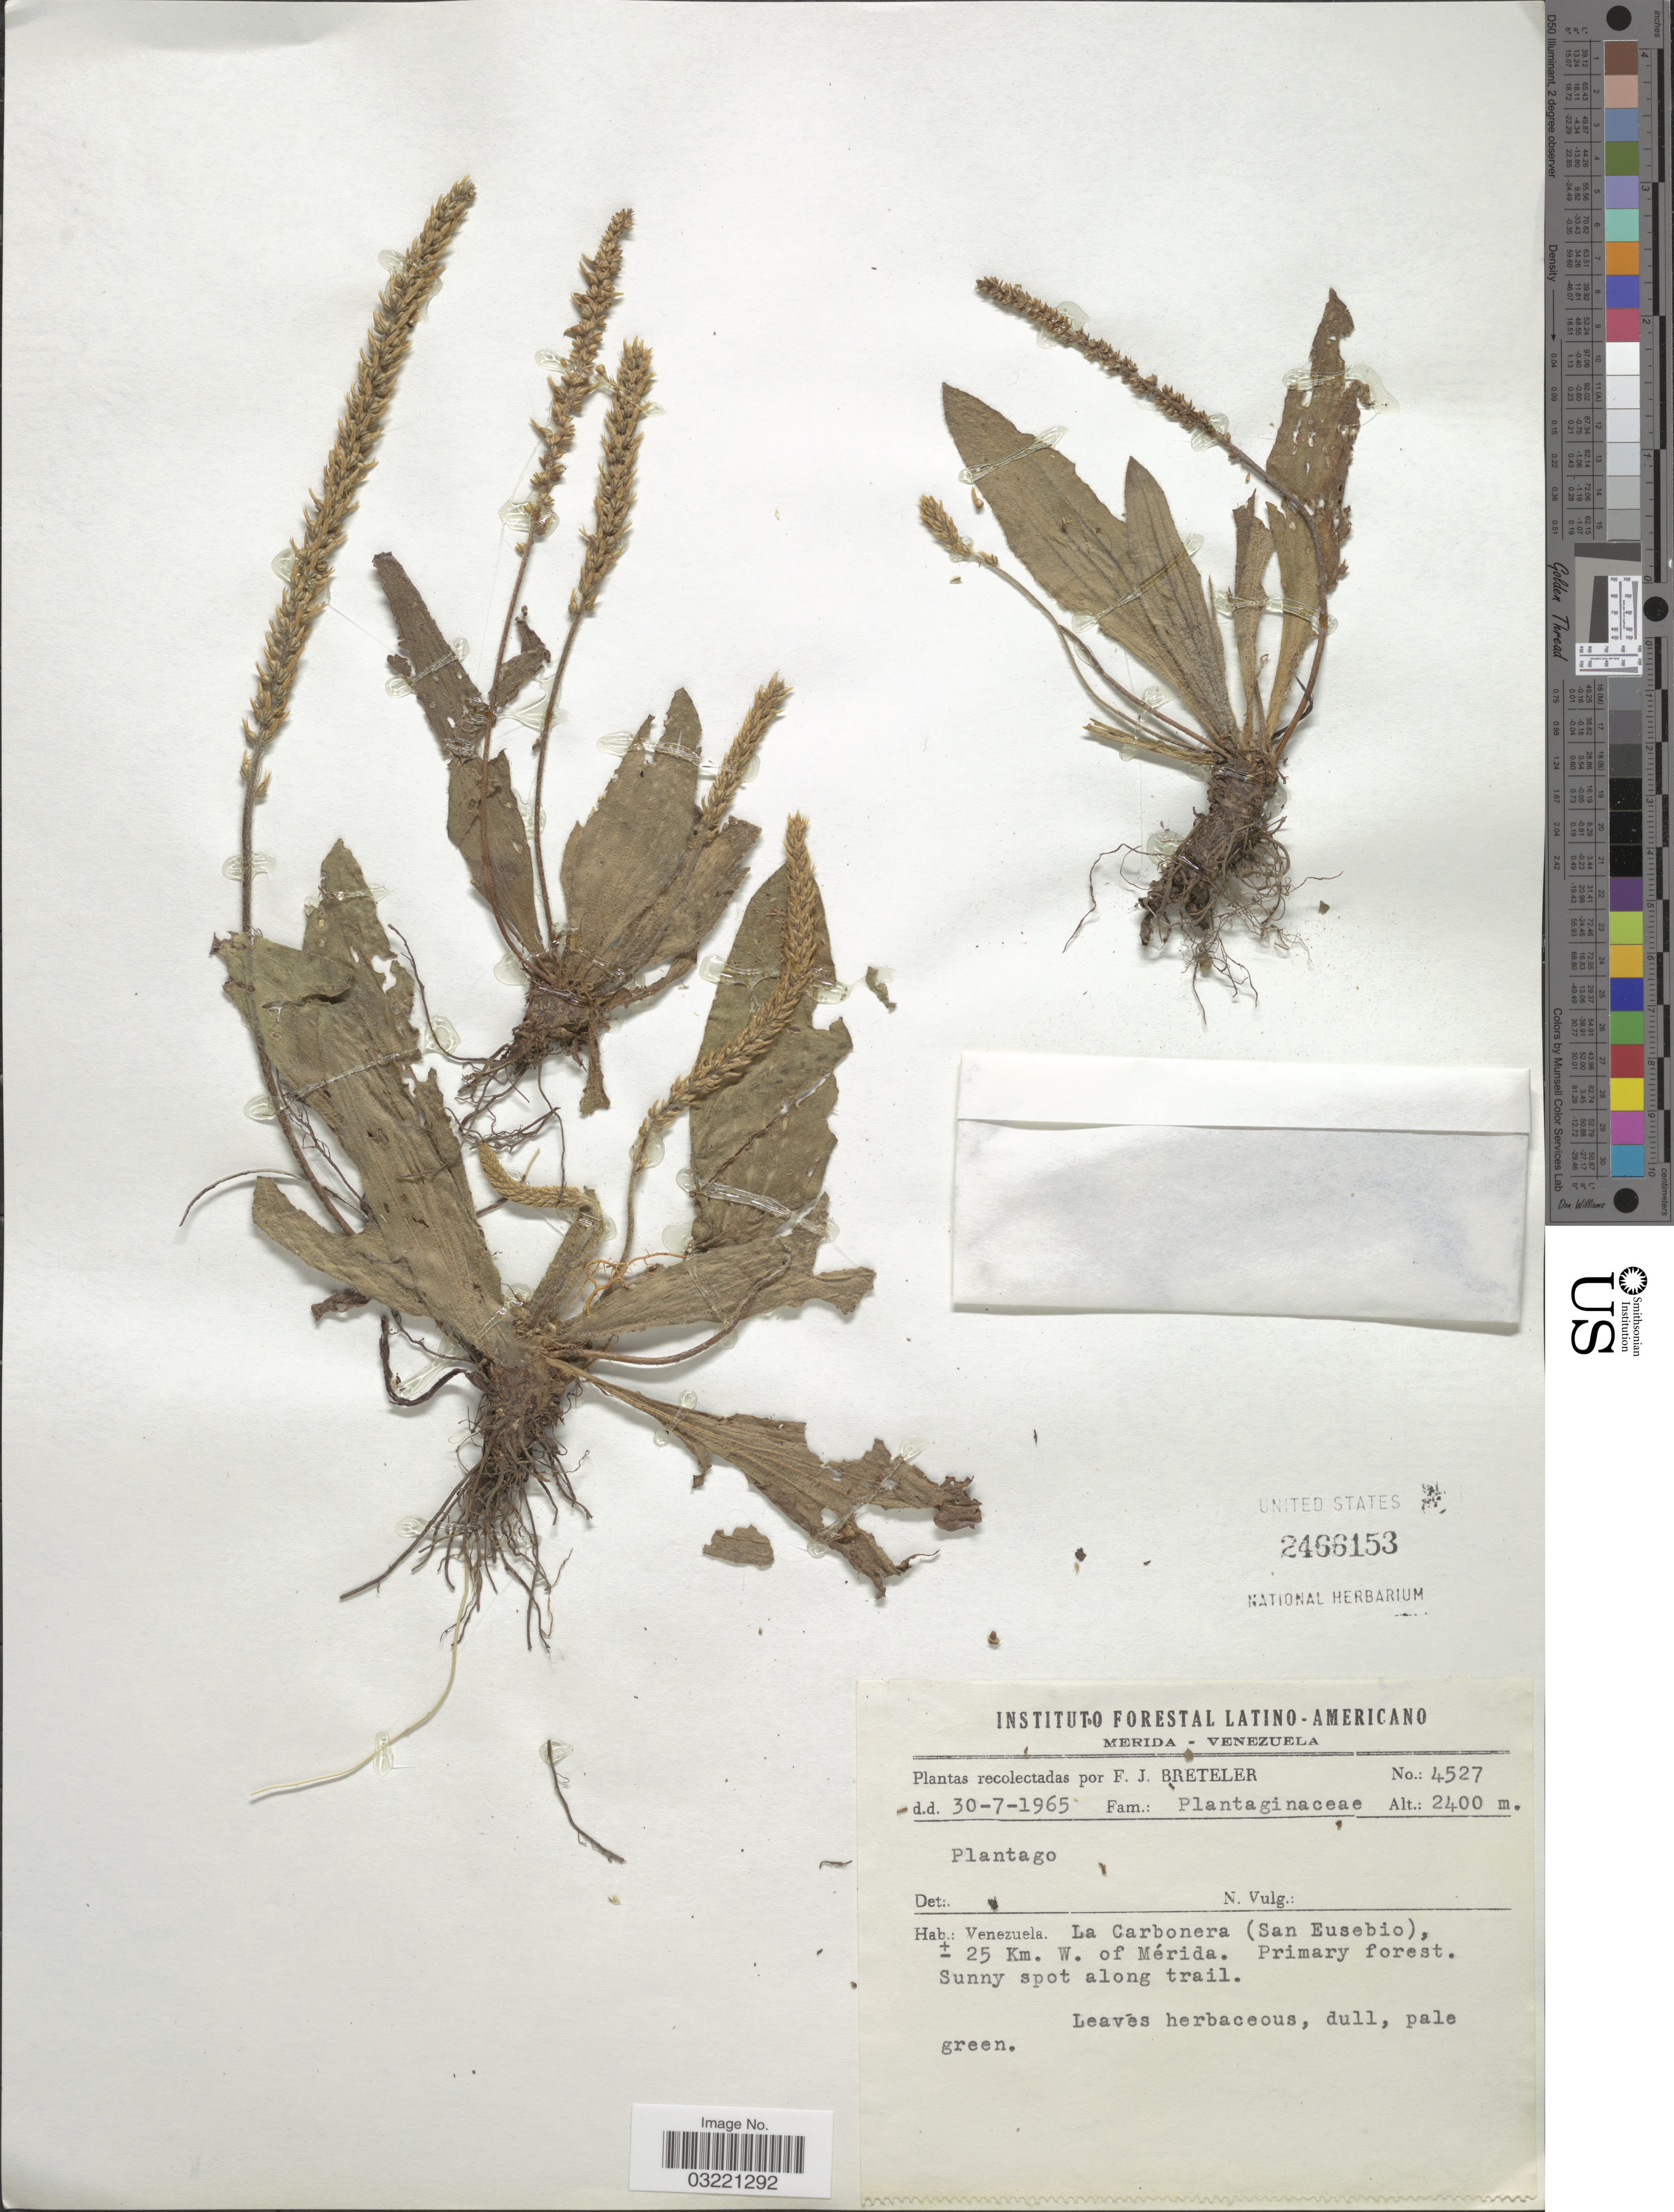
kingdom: Plantae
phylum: Tracheophyta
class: Magnoliopsida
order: Lamiales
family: Plantaginaceae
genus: Plantago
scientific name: Plantago sp.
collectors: F. J. Breteler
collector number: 4527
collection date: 1965-07-30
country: Venezuela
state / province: Mérida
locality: La Carbonera (San Eusebio) ± 25 Km. W. of Mérida.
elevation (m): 2400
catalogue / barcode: US 2466153